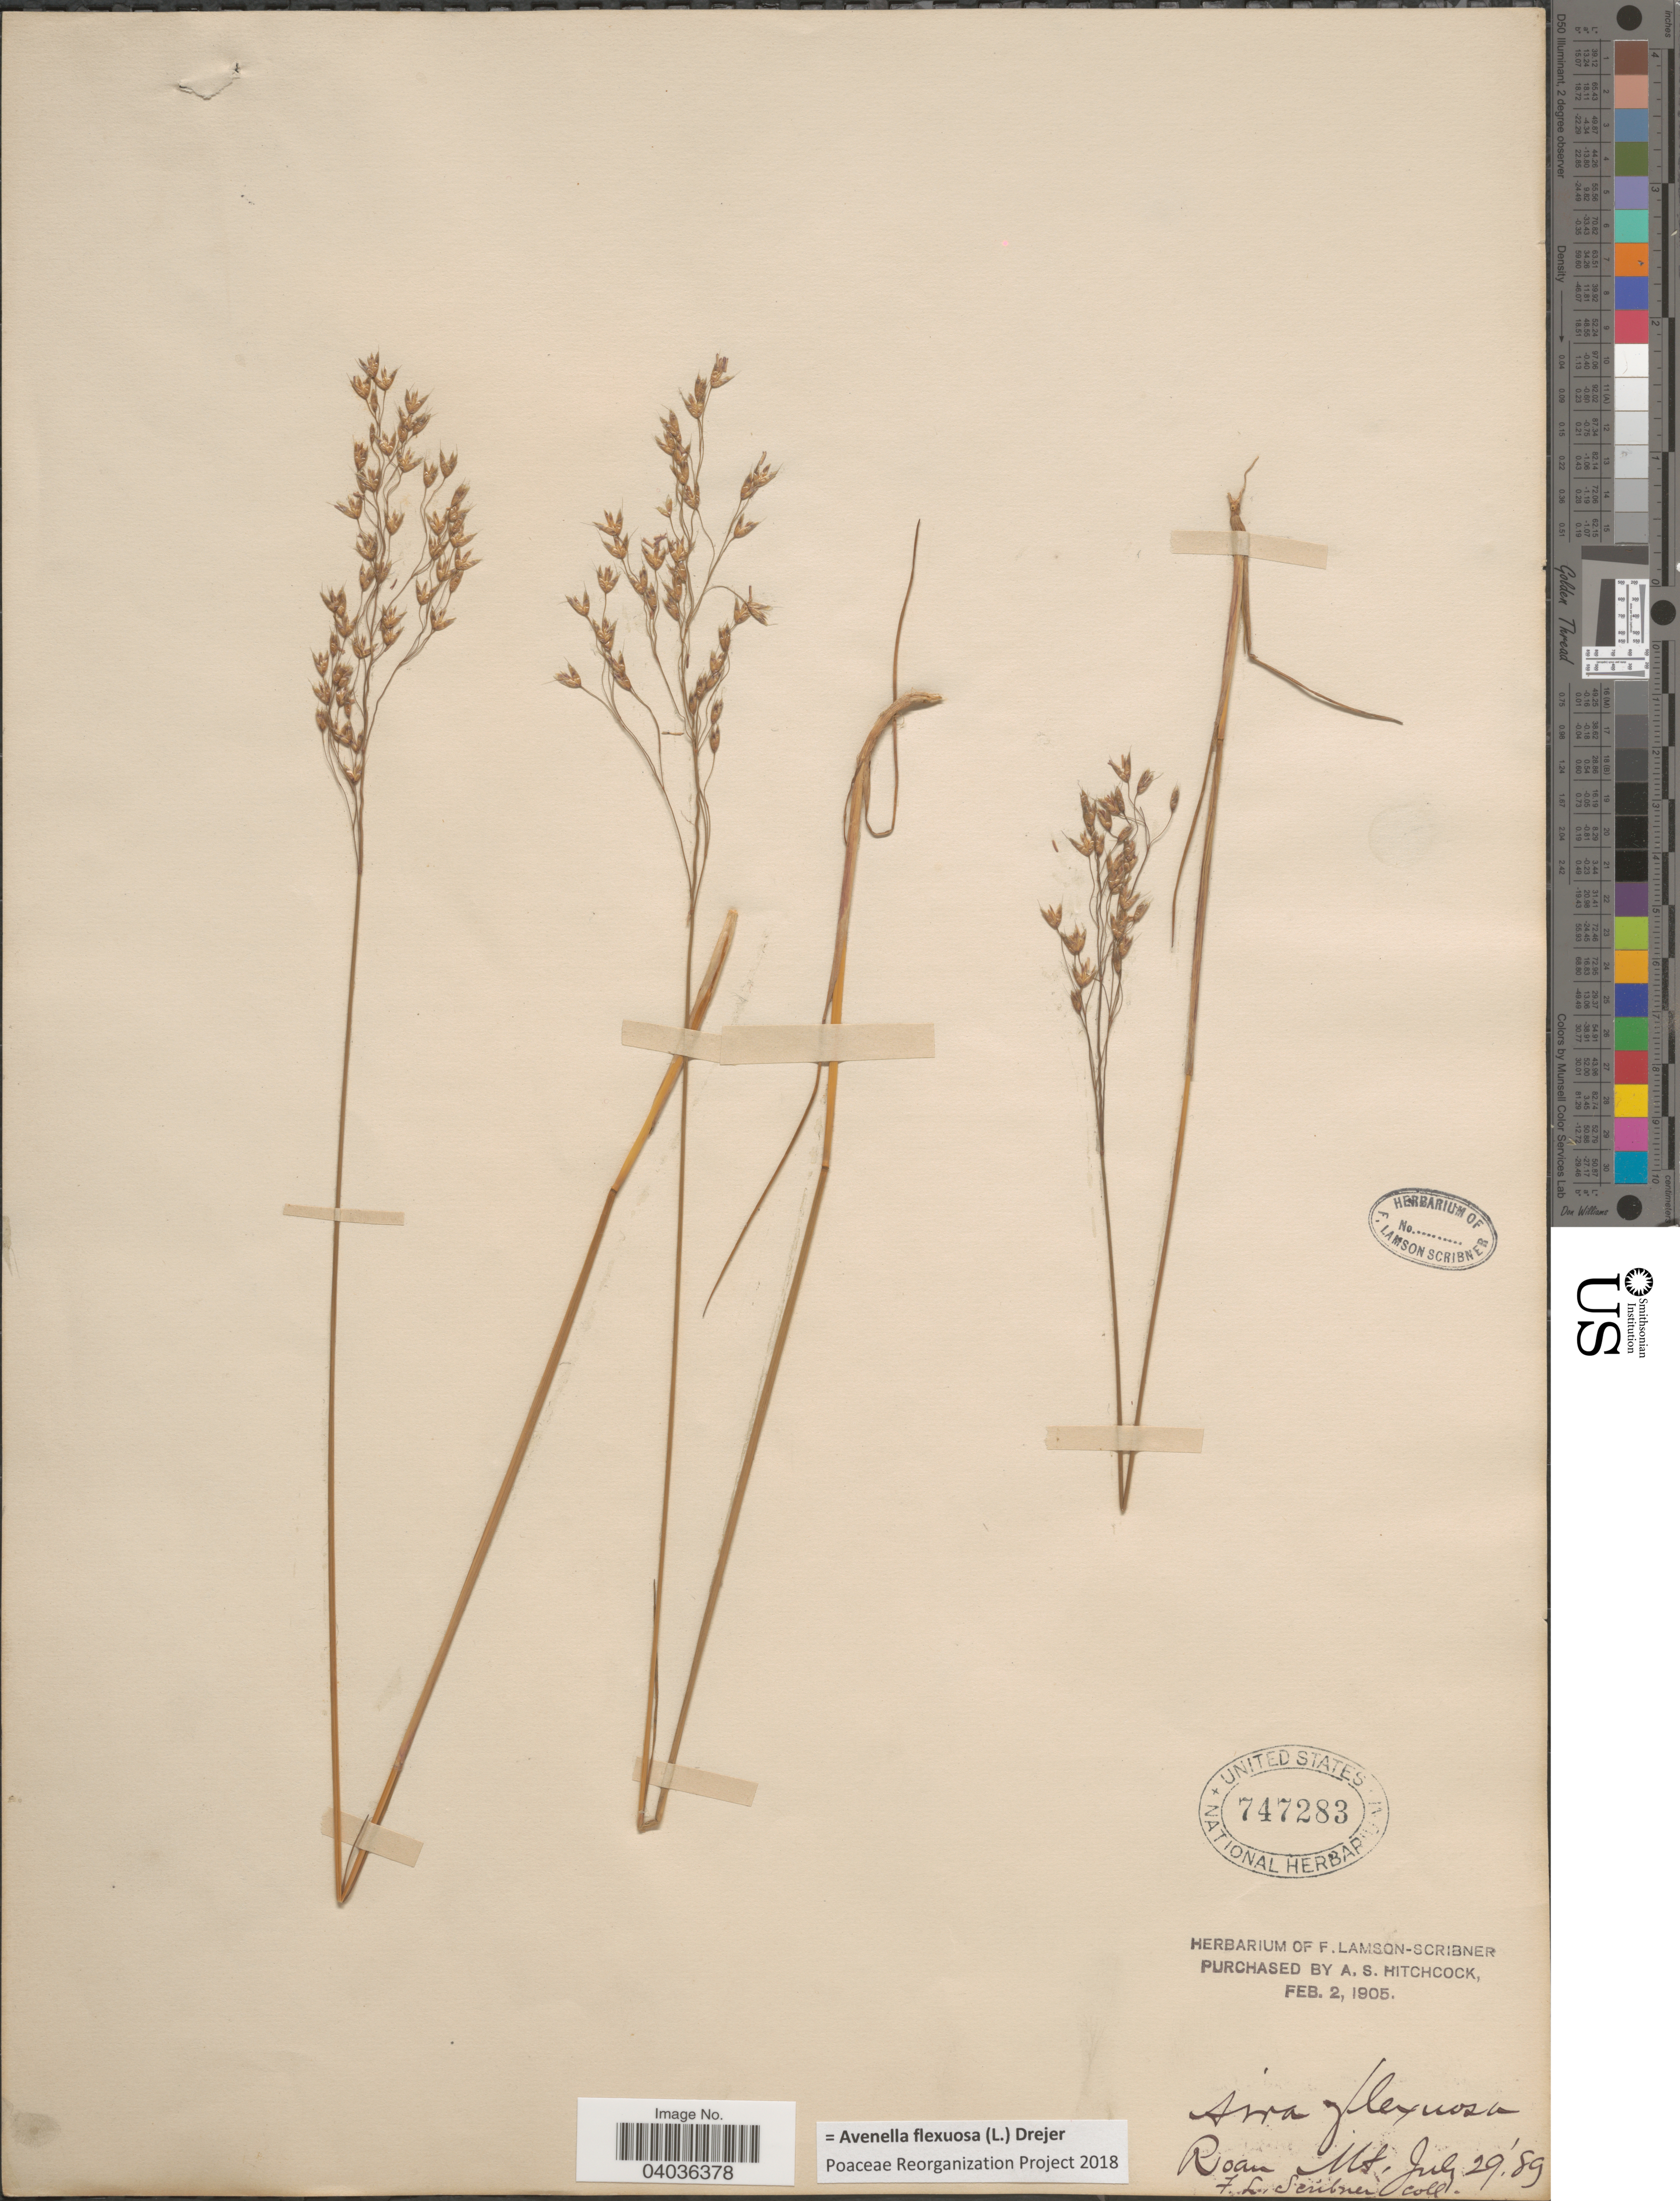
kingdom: Plantae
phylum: Tracheophyta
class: Liliopsida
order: Poales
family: Poaceae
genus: Avenella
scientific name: Avenella flexuosa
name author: (L.) Drejer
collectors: F. L. Scribner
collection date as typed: Transcribed d/m/y: 29/7/89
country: United States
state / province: North Carolina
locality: Roan Mts.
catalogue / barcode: US 747283